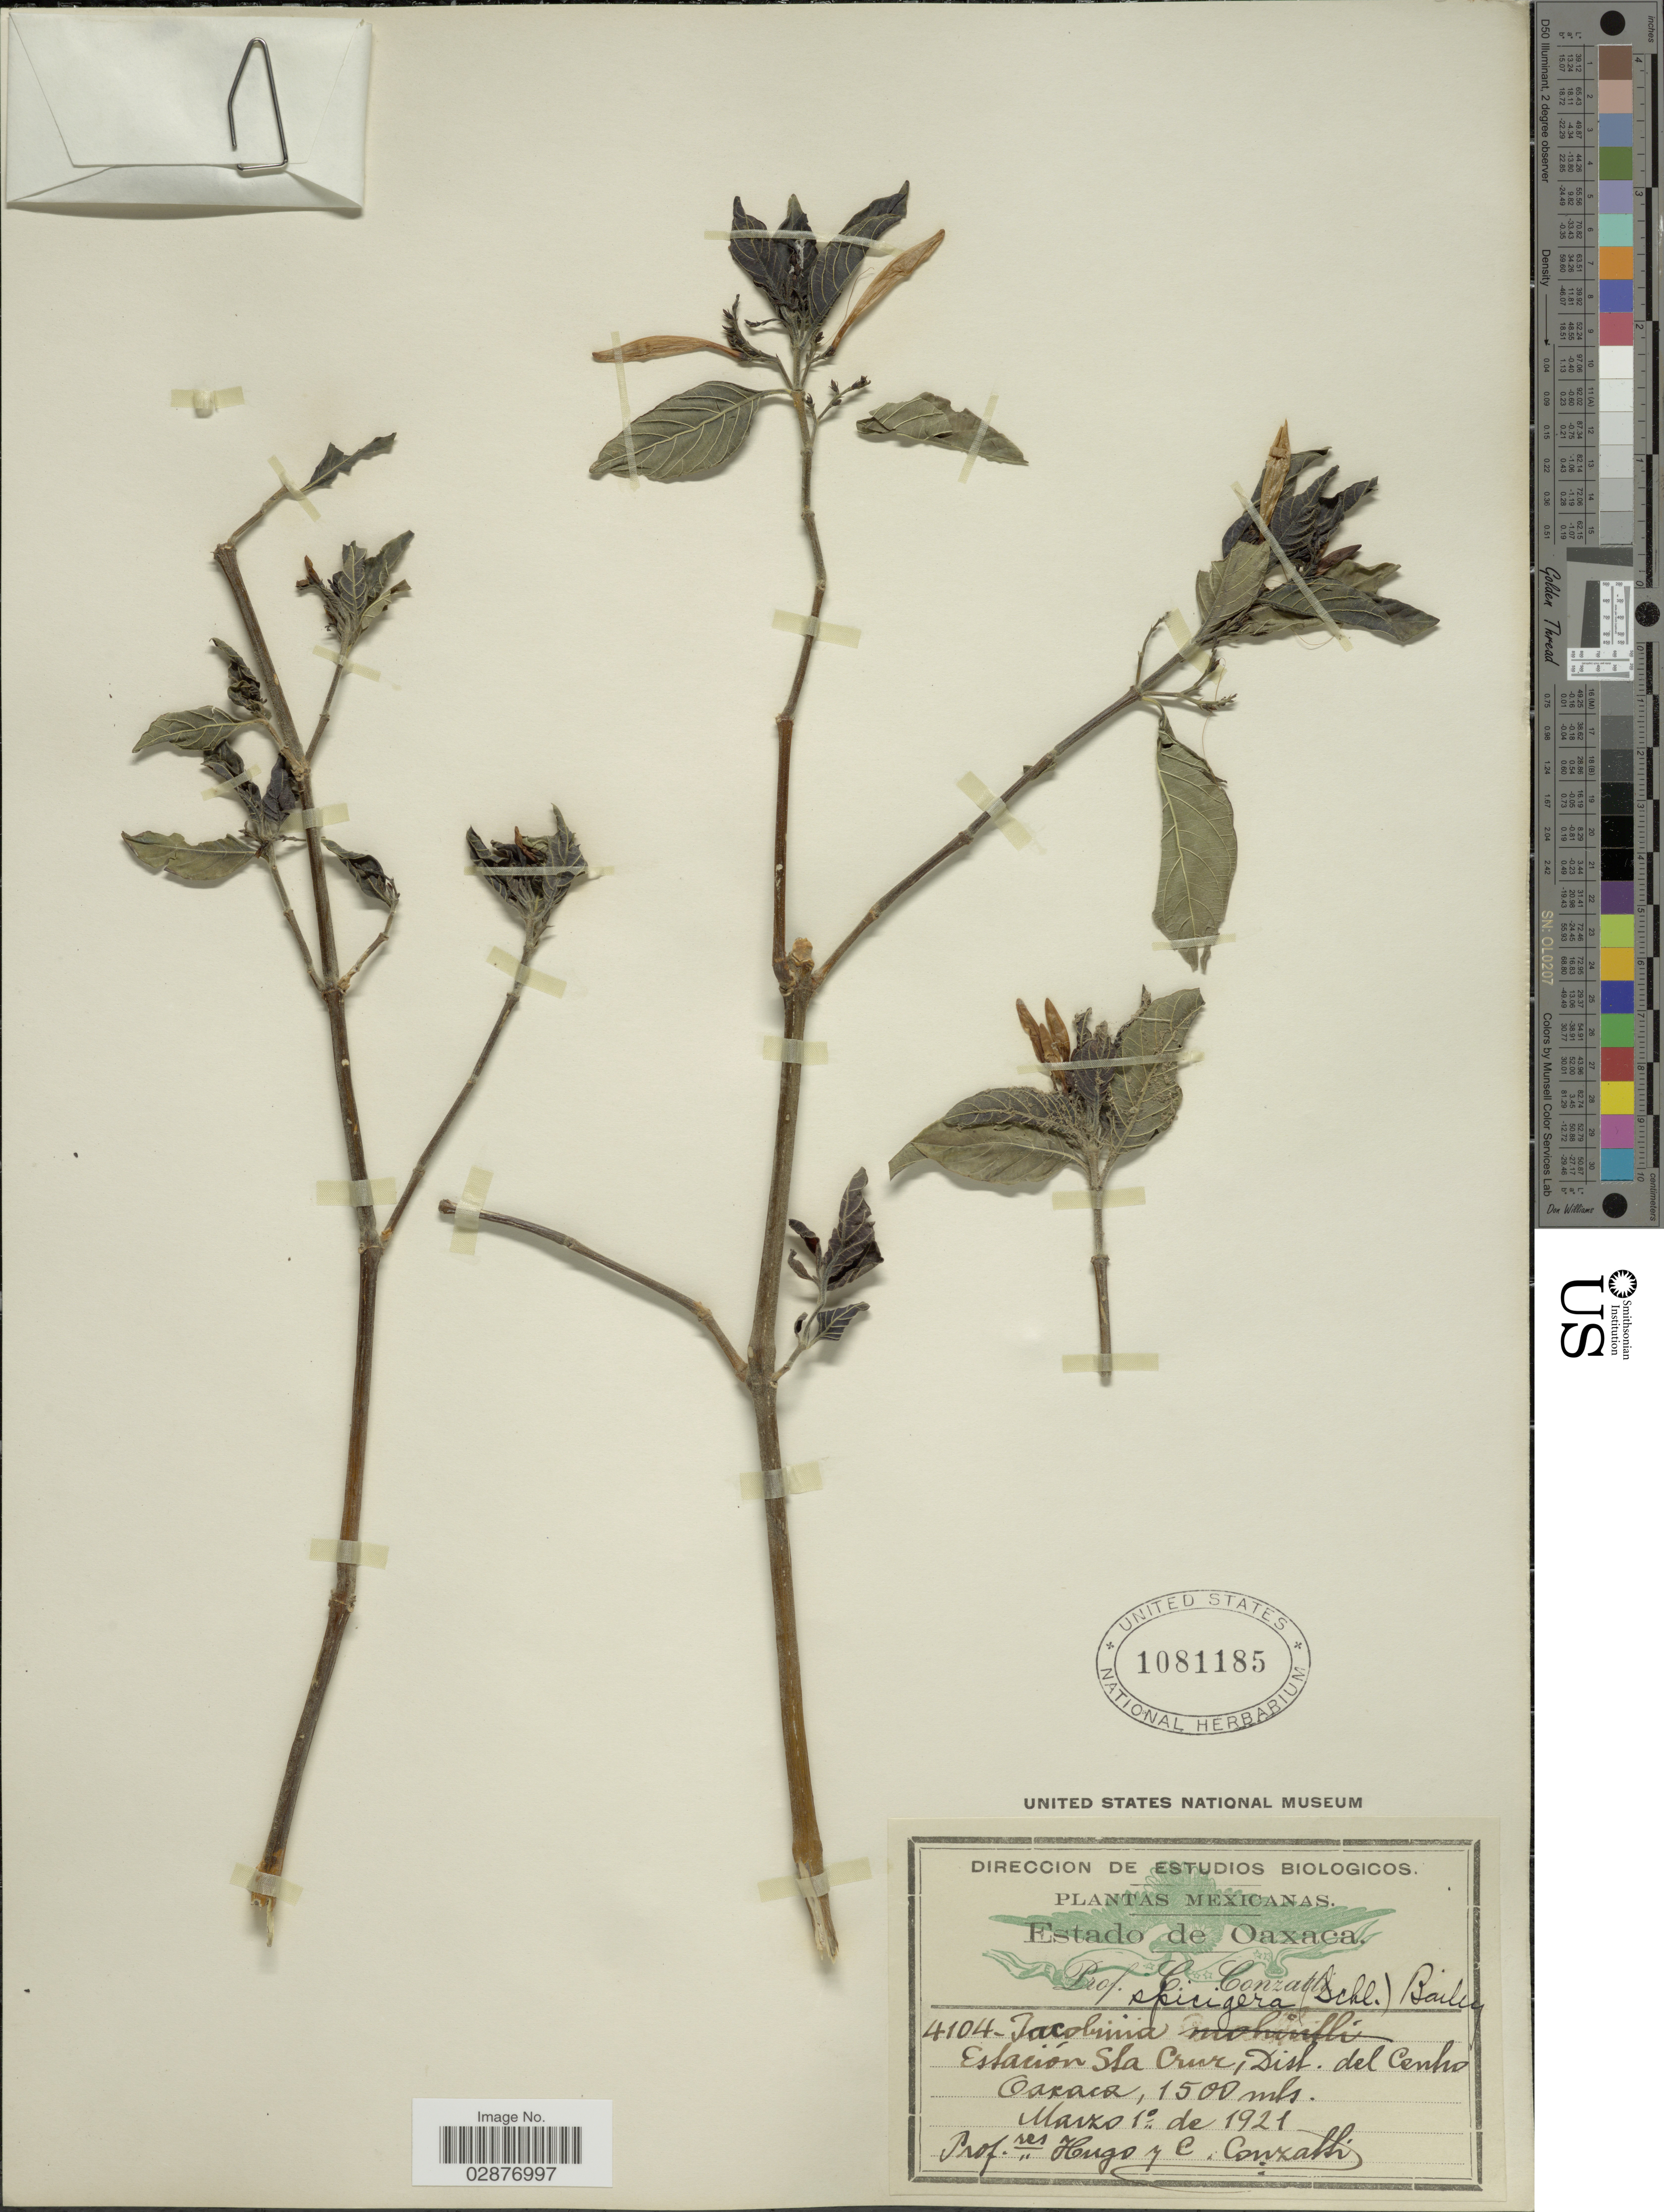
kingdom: Plantae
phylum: Tracheophyta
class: Magnoliopsida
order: Lamiales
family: Acanthaceae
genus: Justicia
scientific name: Justicia spicigera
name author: Schltdl.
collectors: H. Conzatti & C. Conzatti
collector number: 4104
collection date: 1921-03-01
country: Mexico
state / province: Oaxaca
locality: Estación Sta Cruz, Dist. del Centro Oaxaca.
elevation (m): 1500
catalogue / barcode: US 1081185